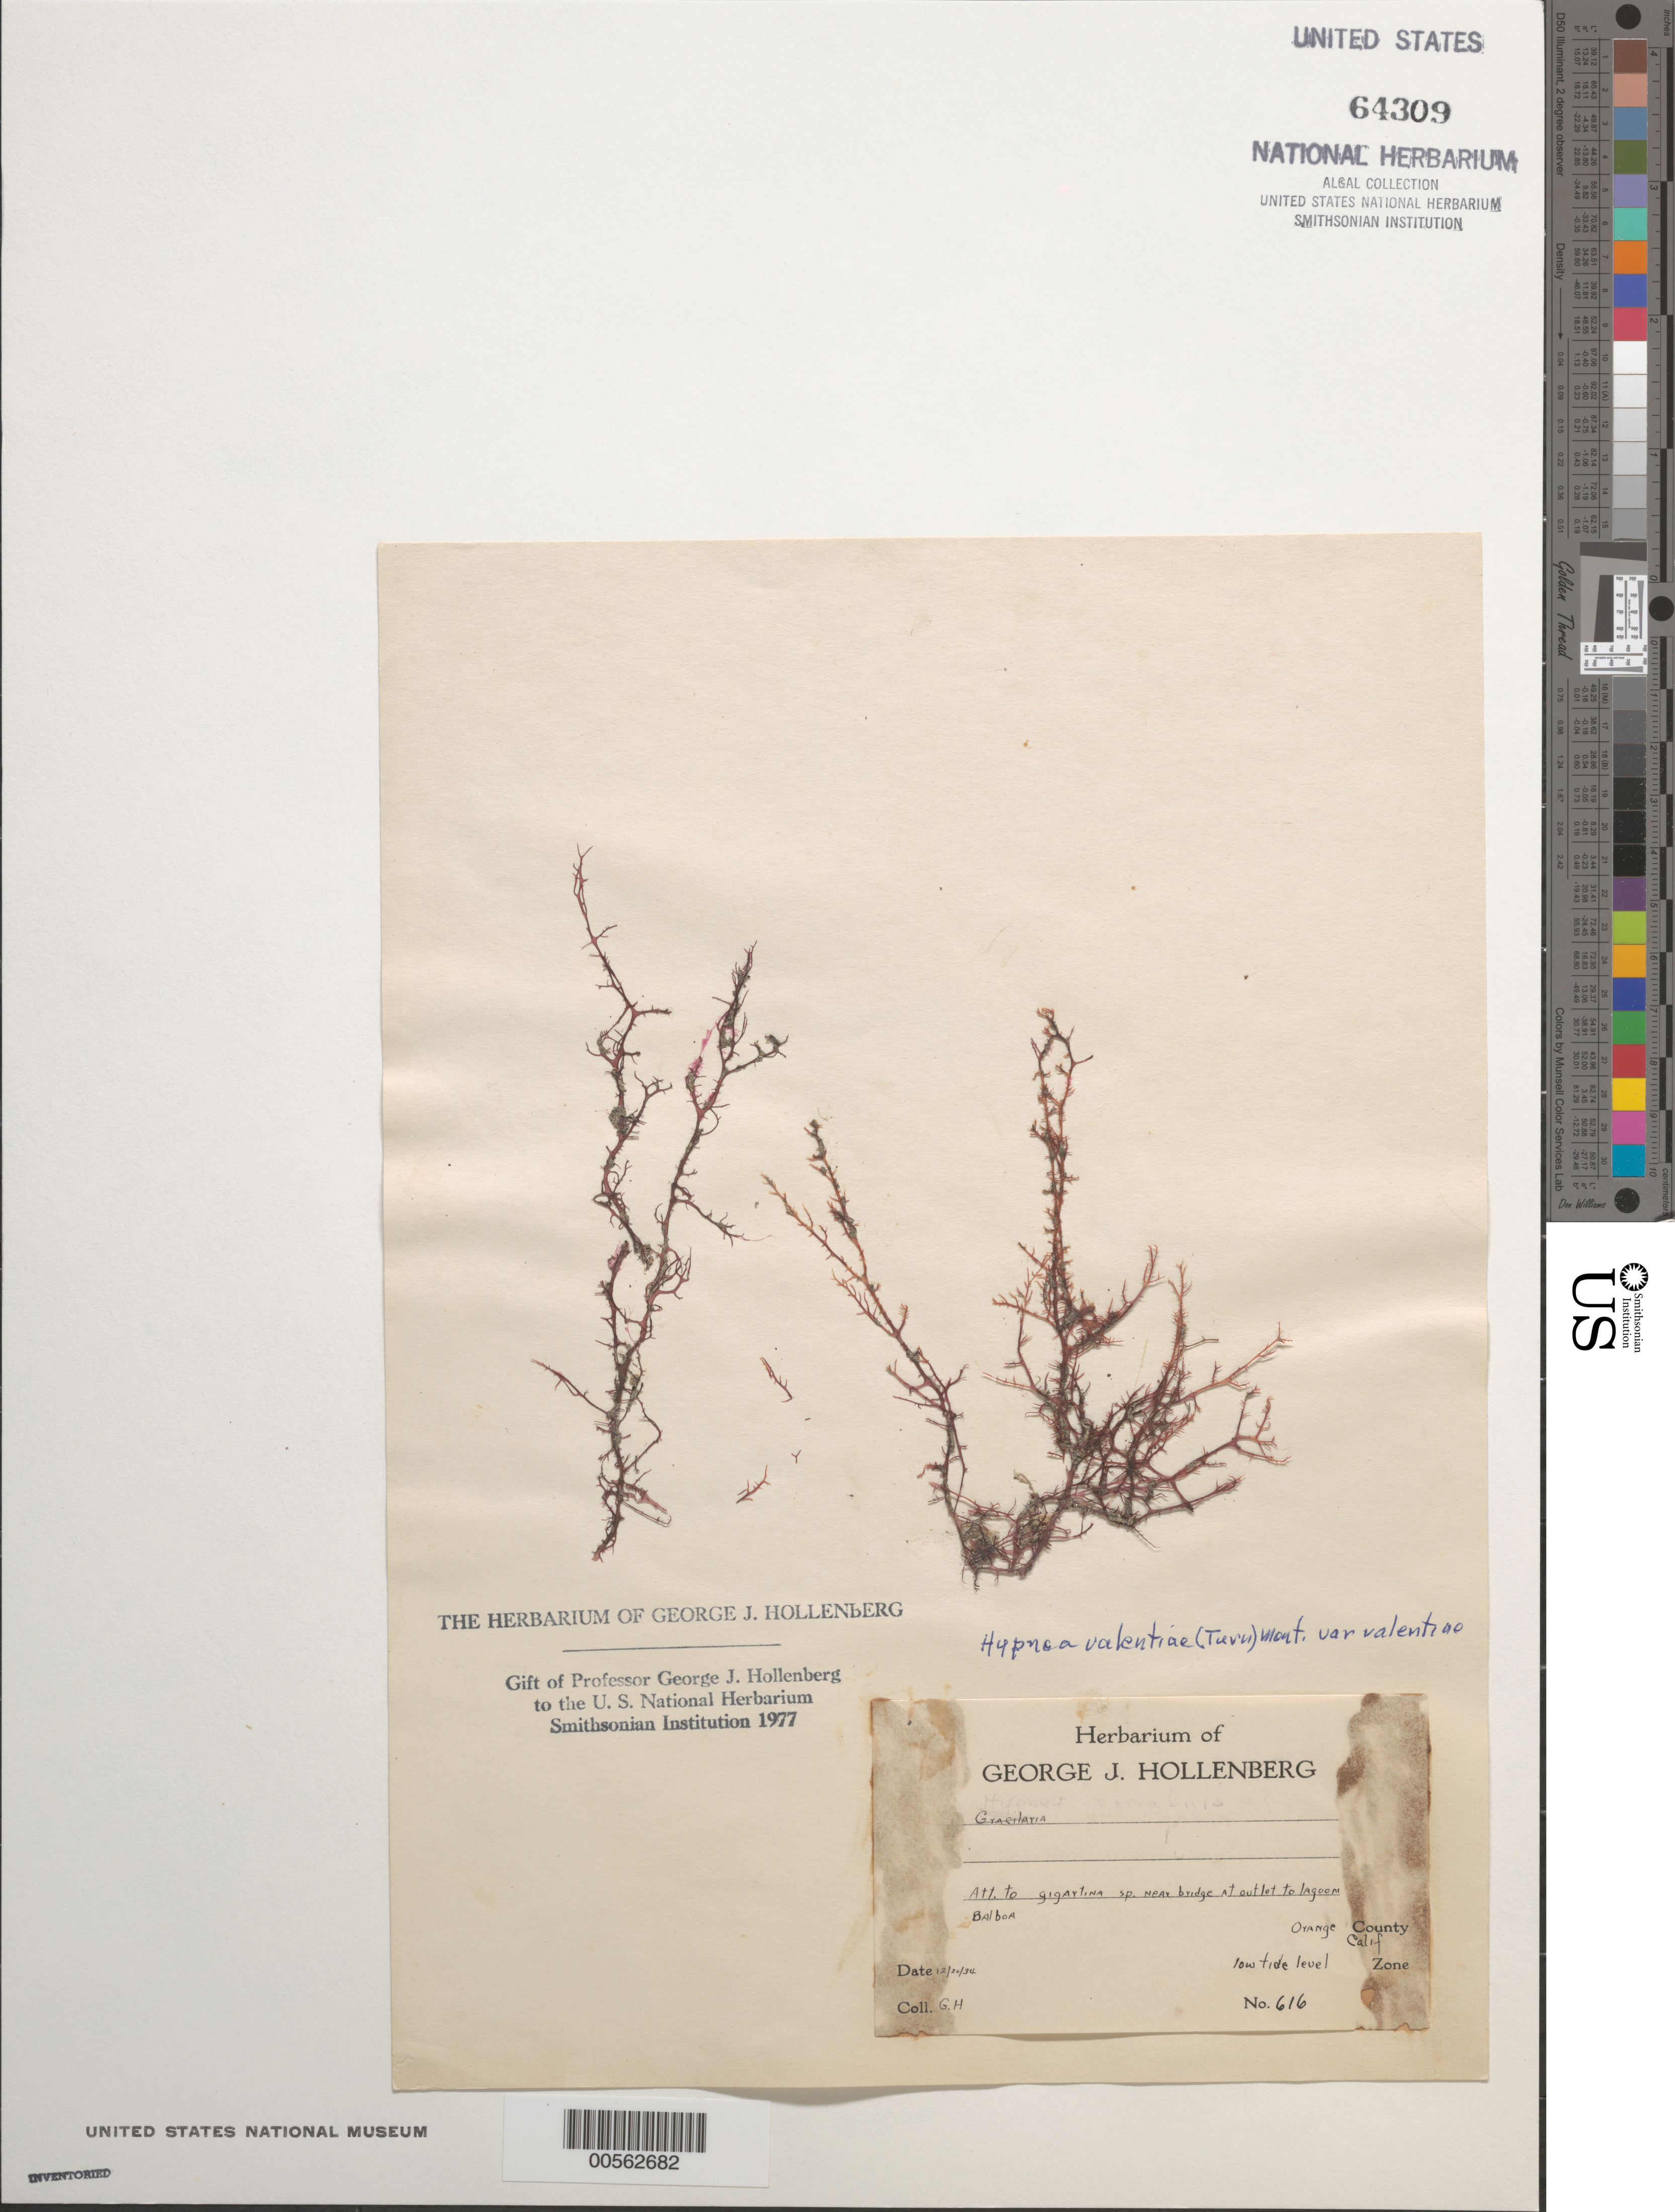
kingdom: Plantae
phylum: Rhodophyta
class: Florideophyceae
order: Gigartinales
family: Cystocloniaceae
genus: Hypnea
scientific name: Hypnea valentiae var. valentiae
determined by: Hollenberg, George J.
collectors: G. Hollenberg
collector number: GJH 616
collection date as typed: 20 Dec 1934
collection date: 1934-12-20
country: United States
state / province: California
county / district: Orange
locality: Balboa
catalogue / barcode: US 64309